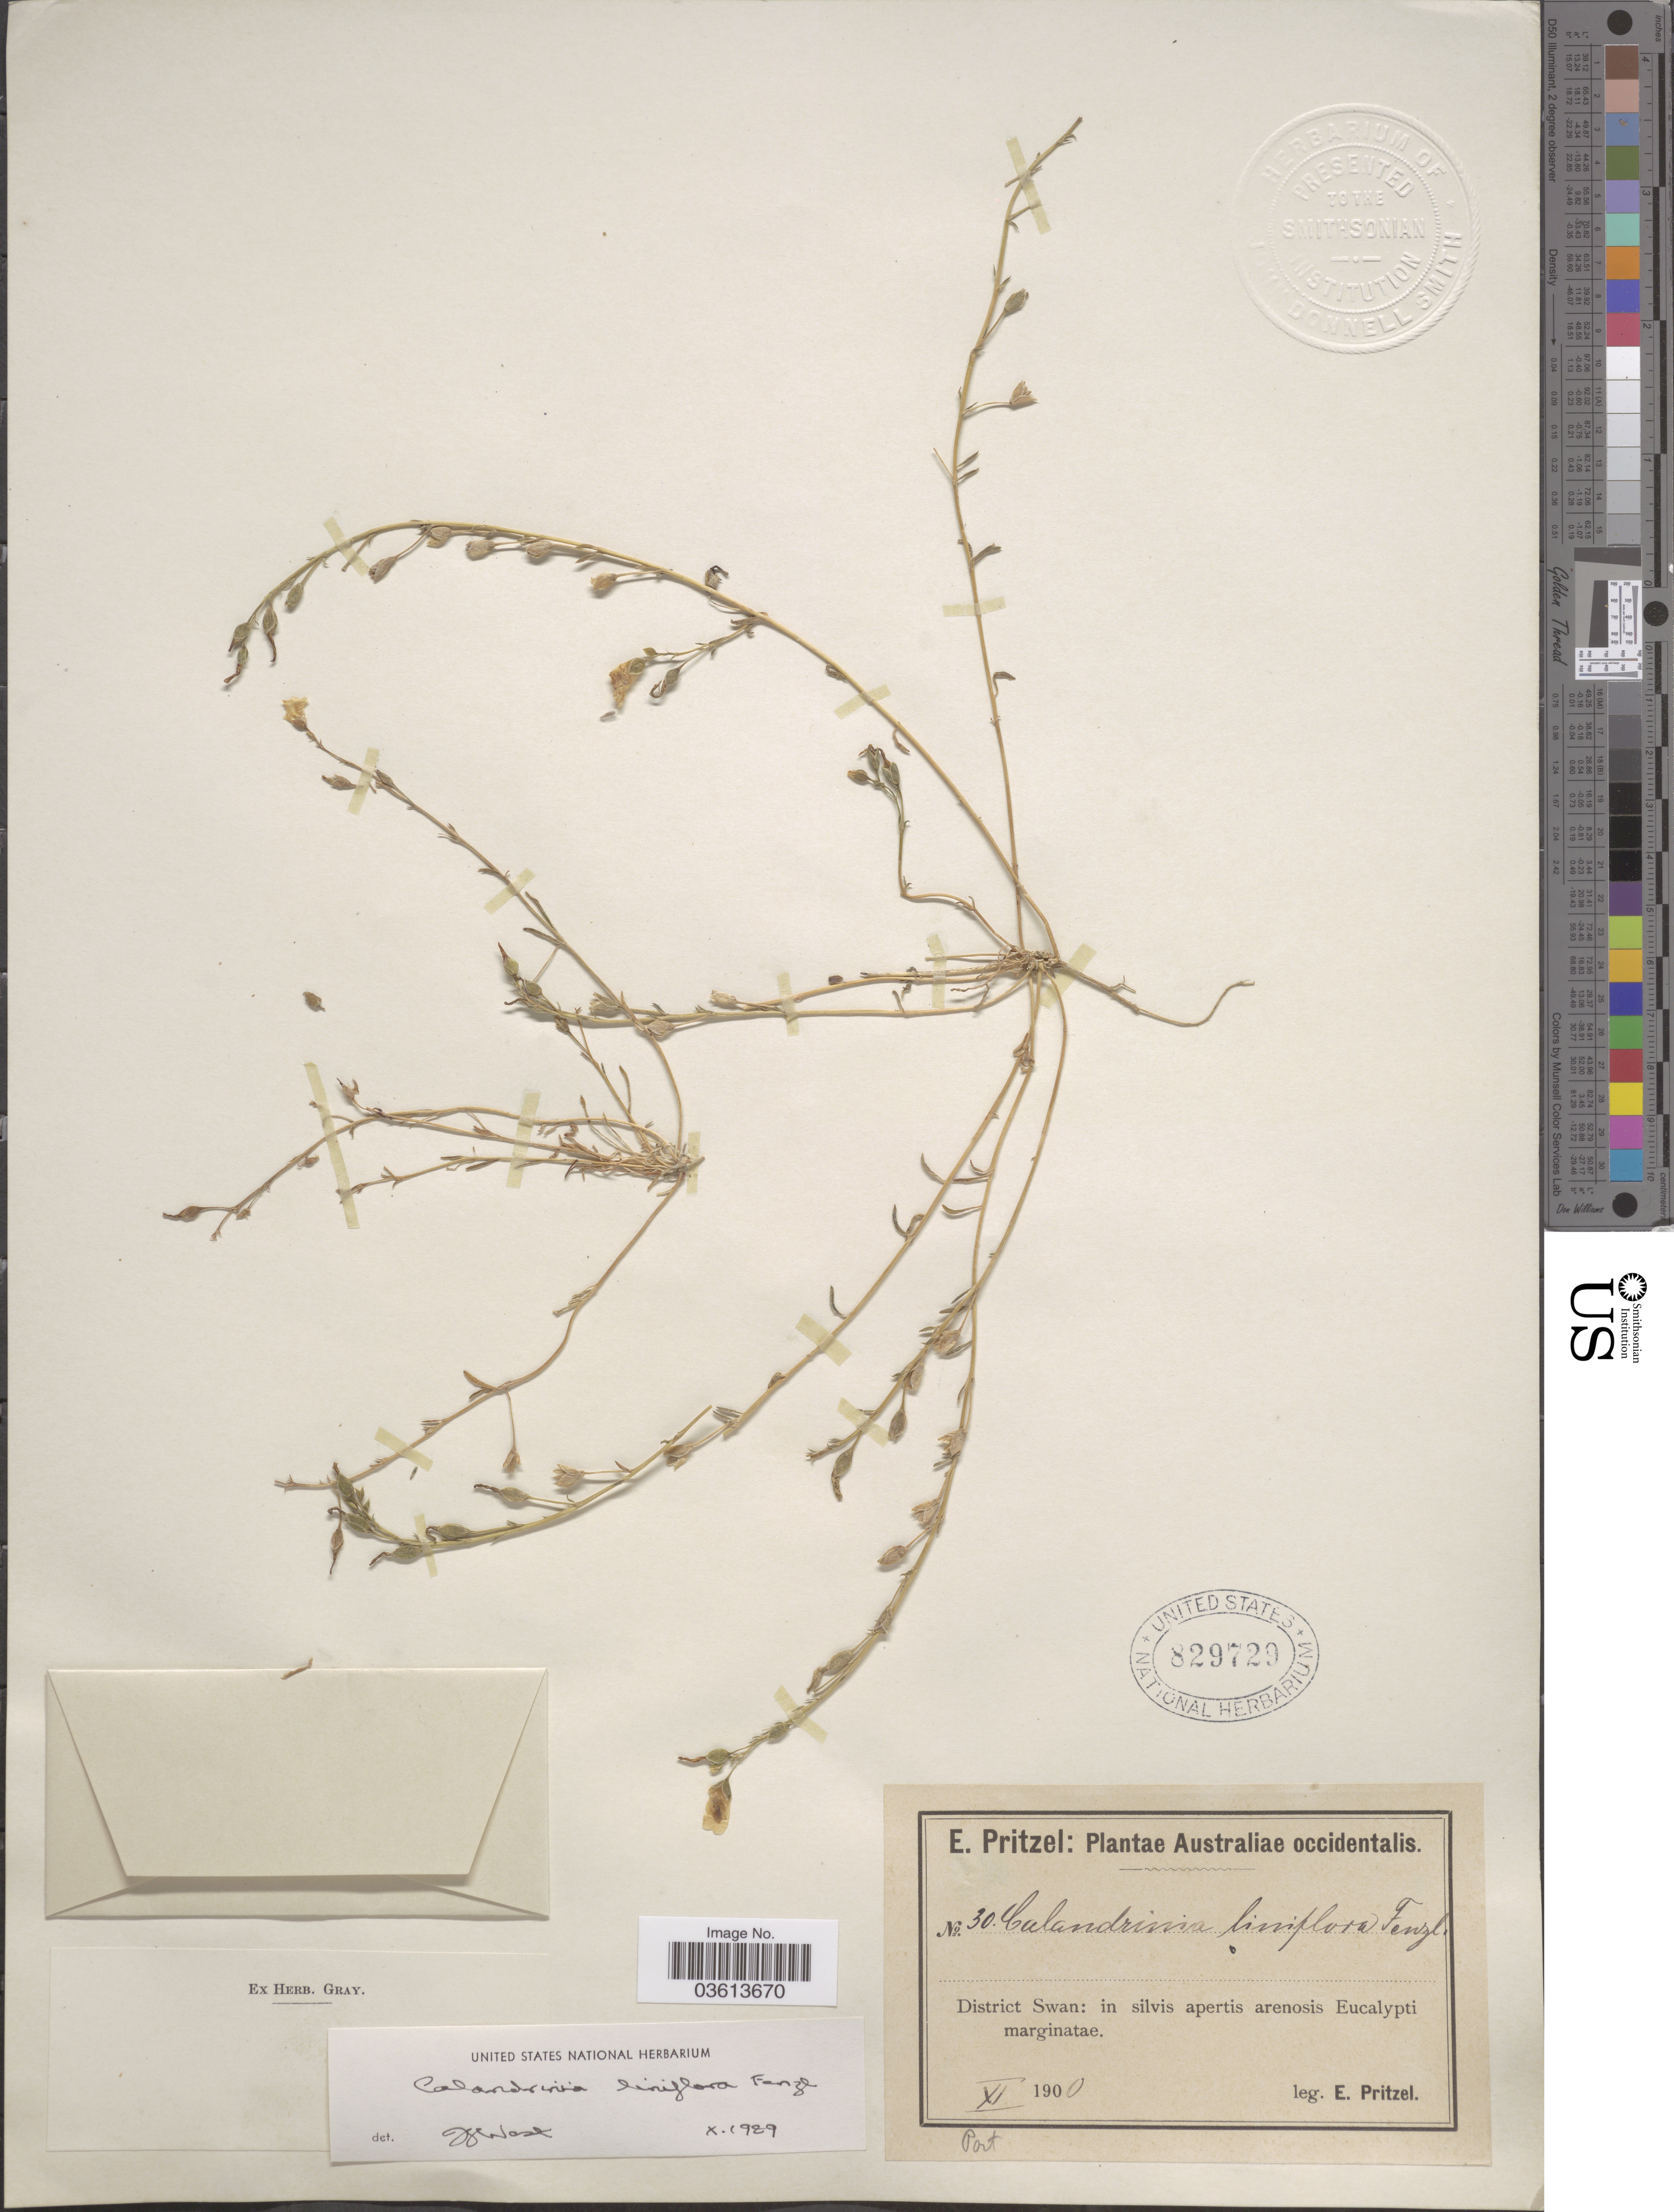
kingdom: Plantae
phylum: Tracheophyta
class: Magnoliopsida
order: Caryophyllales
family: Montiaceae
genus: Parakeelya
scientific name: Parakeelya liniflora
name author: (Fenzl) Hershk.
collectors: E. G. Pritzel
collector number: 30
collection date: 1900-11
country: Australia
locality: Australiae occidentalis. District Swan: in silvis apertis arenosis Eucalypti marginatae.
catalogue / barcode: US 829729